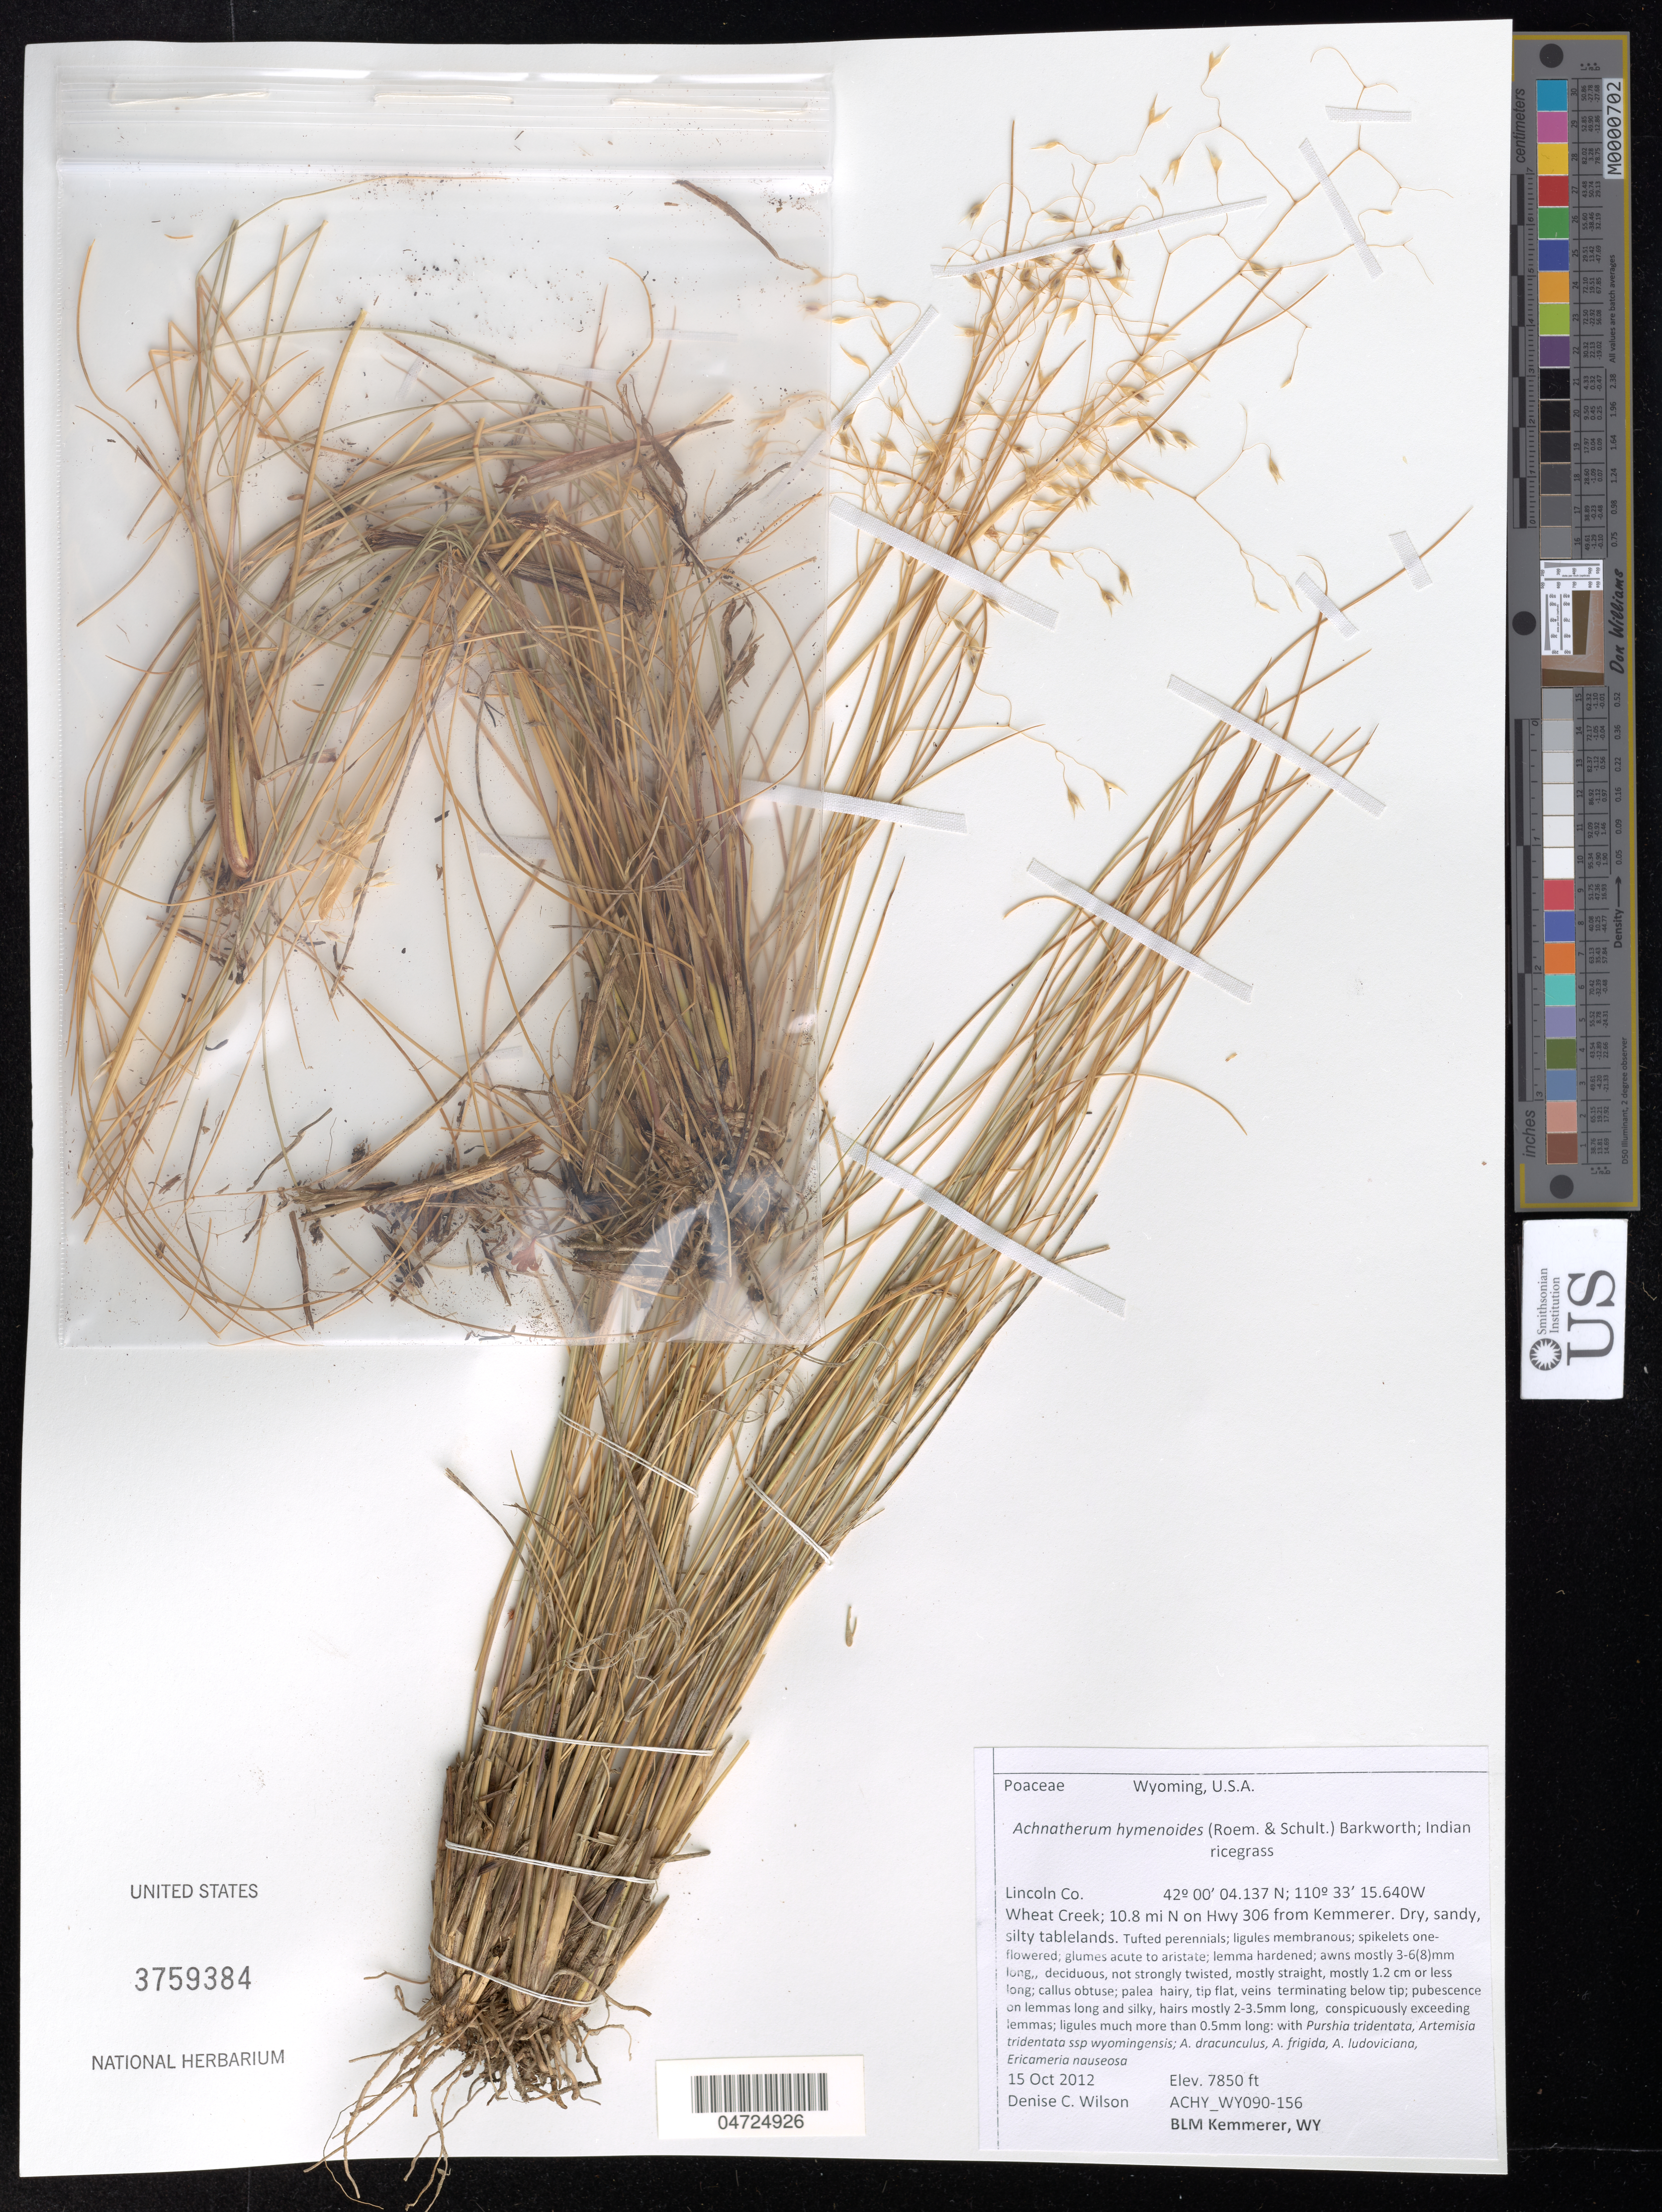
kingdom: Plantae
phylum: Tracheophyta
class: Liliopsida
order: Poales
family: Poaceae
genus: Achnatherum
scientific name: Achnatherum hymenoides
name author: (Roem. & Schult.) Barkworth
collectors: D. Wilson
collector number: ACHY_WY090-156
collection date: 2012-10-15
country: United States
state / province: Wyoming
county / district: Lincoln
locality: Lincoln Co. Wheat Creek; 10.8 mi N on HWY 306 from Kemmerer.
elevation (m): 2393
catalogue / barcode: US 3759384